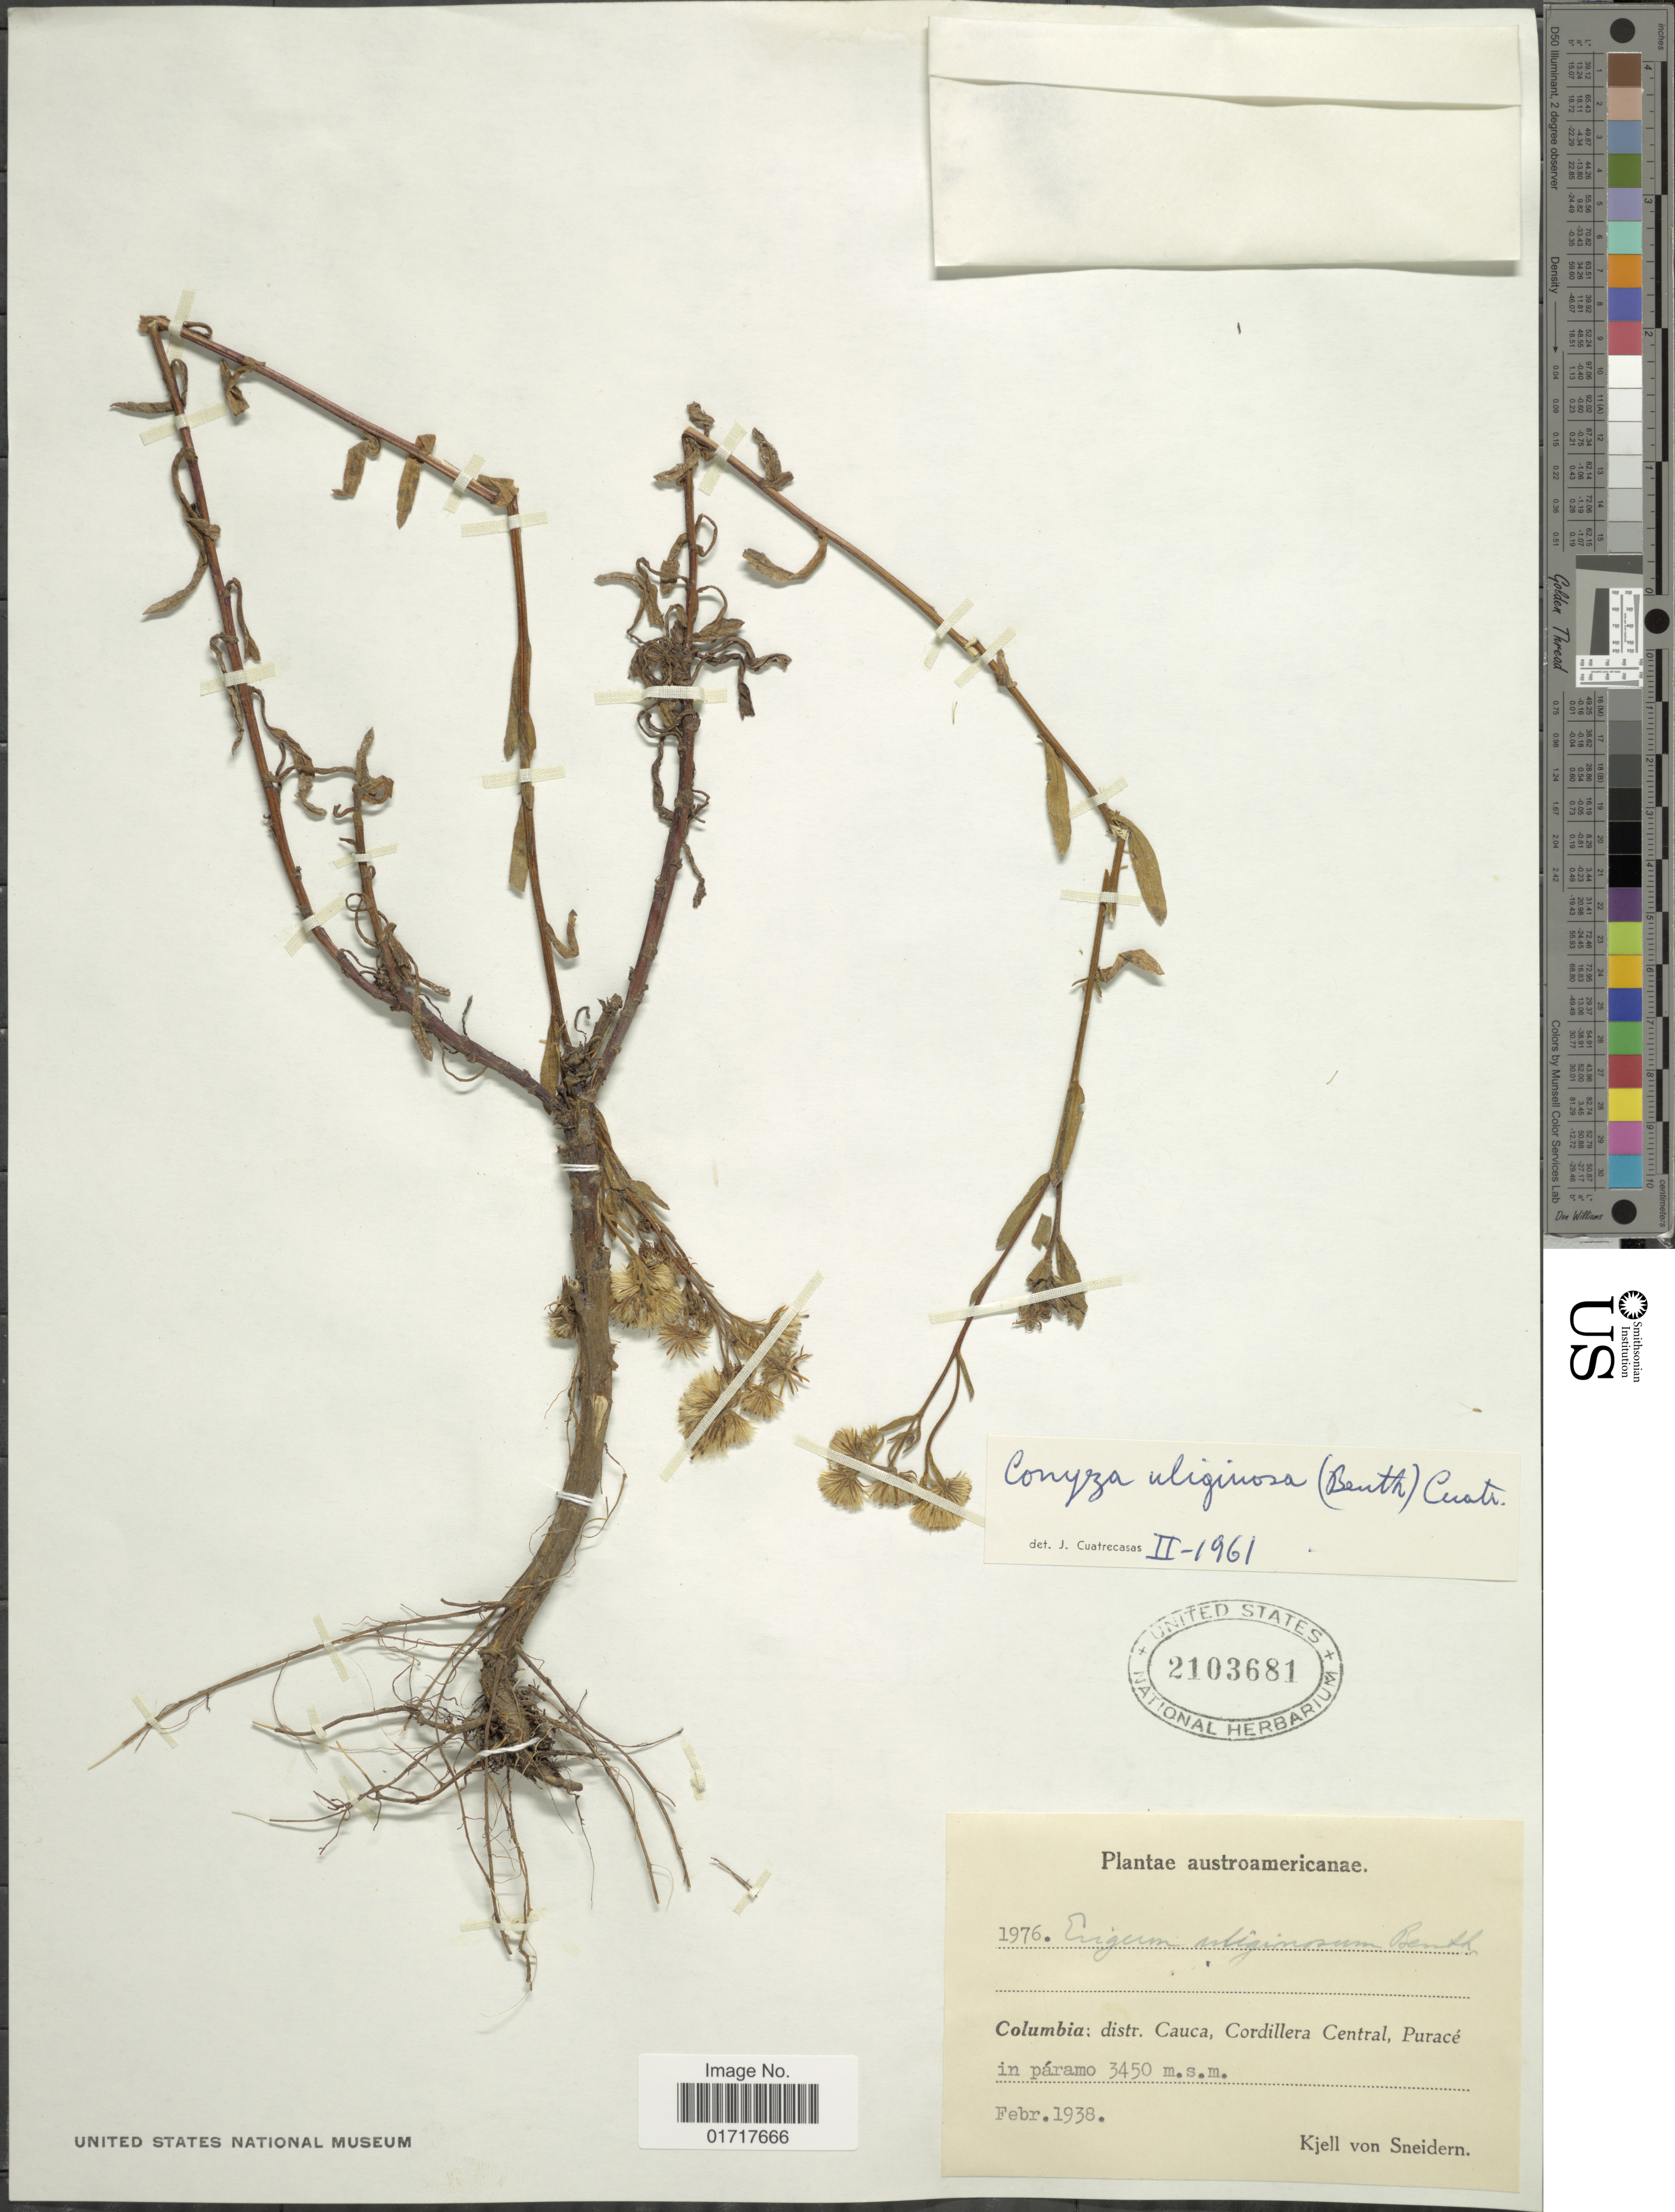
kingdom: Plantae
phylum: Tracheophyta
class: Magnoliopsida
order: Asterales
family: Asteraceae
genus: Conyza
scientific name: Conyza uliginosa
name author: (Benth.) Cuatrec.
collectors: K. von Sneidern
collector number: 1976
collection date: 1938-02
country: Colombia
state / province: Cauca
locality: Columbia: distr. Cauca, Cordillera Central, Purace.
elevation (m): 3450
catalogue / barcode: US 2103681